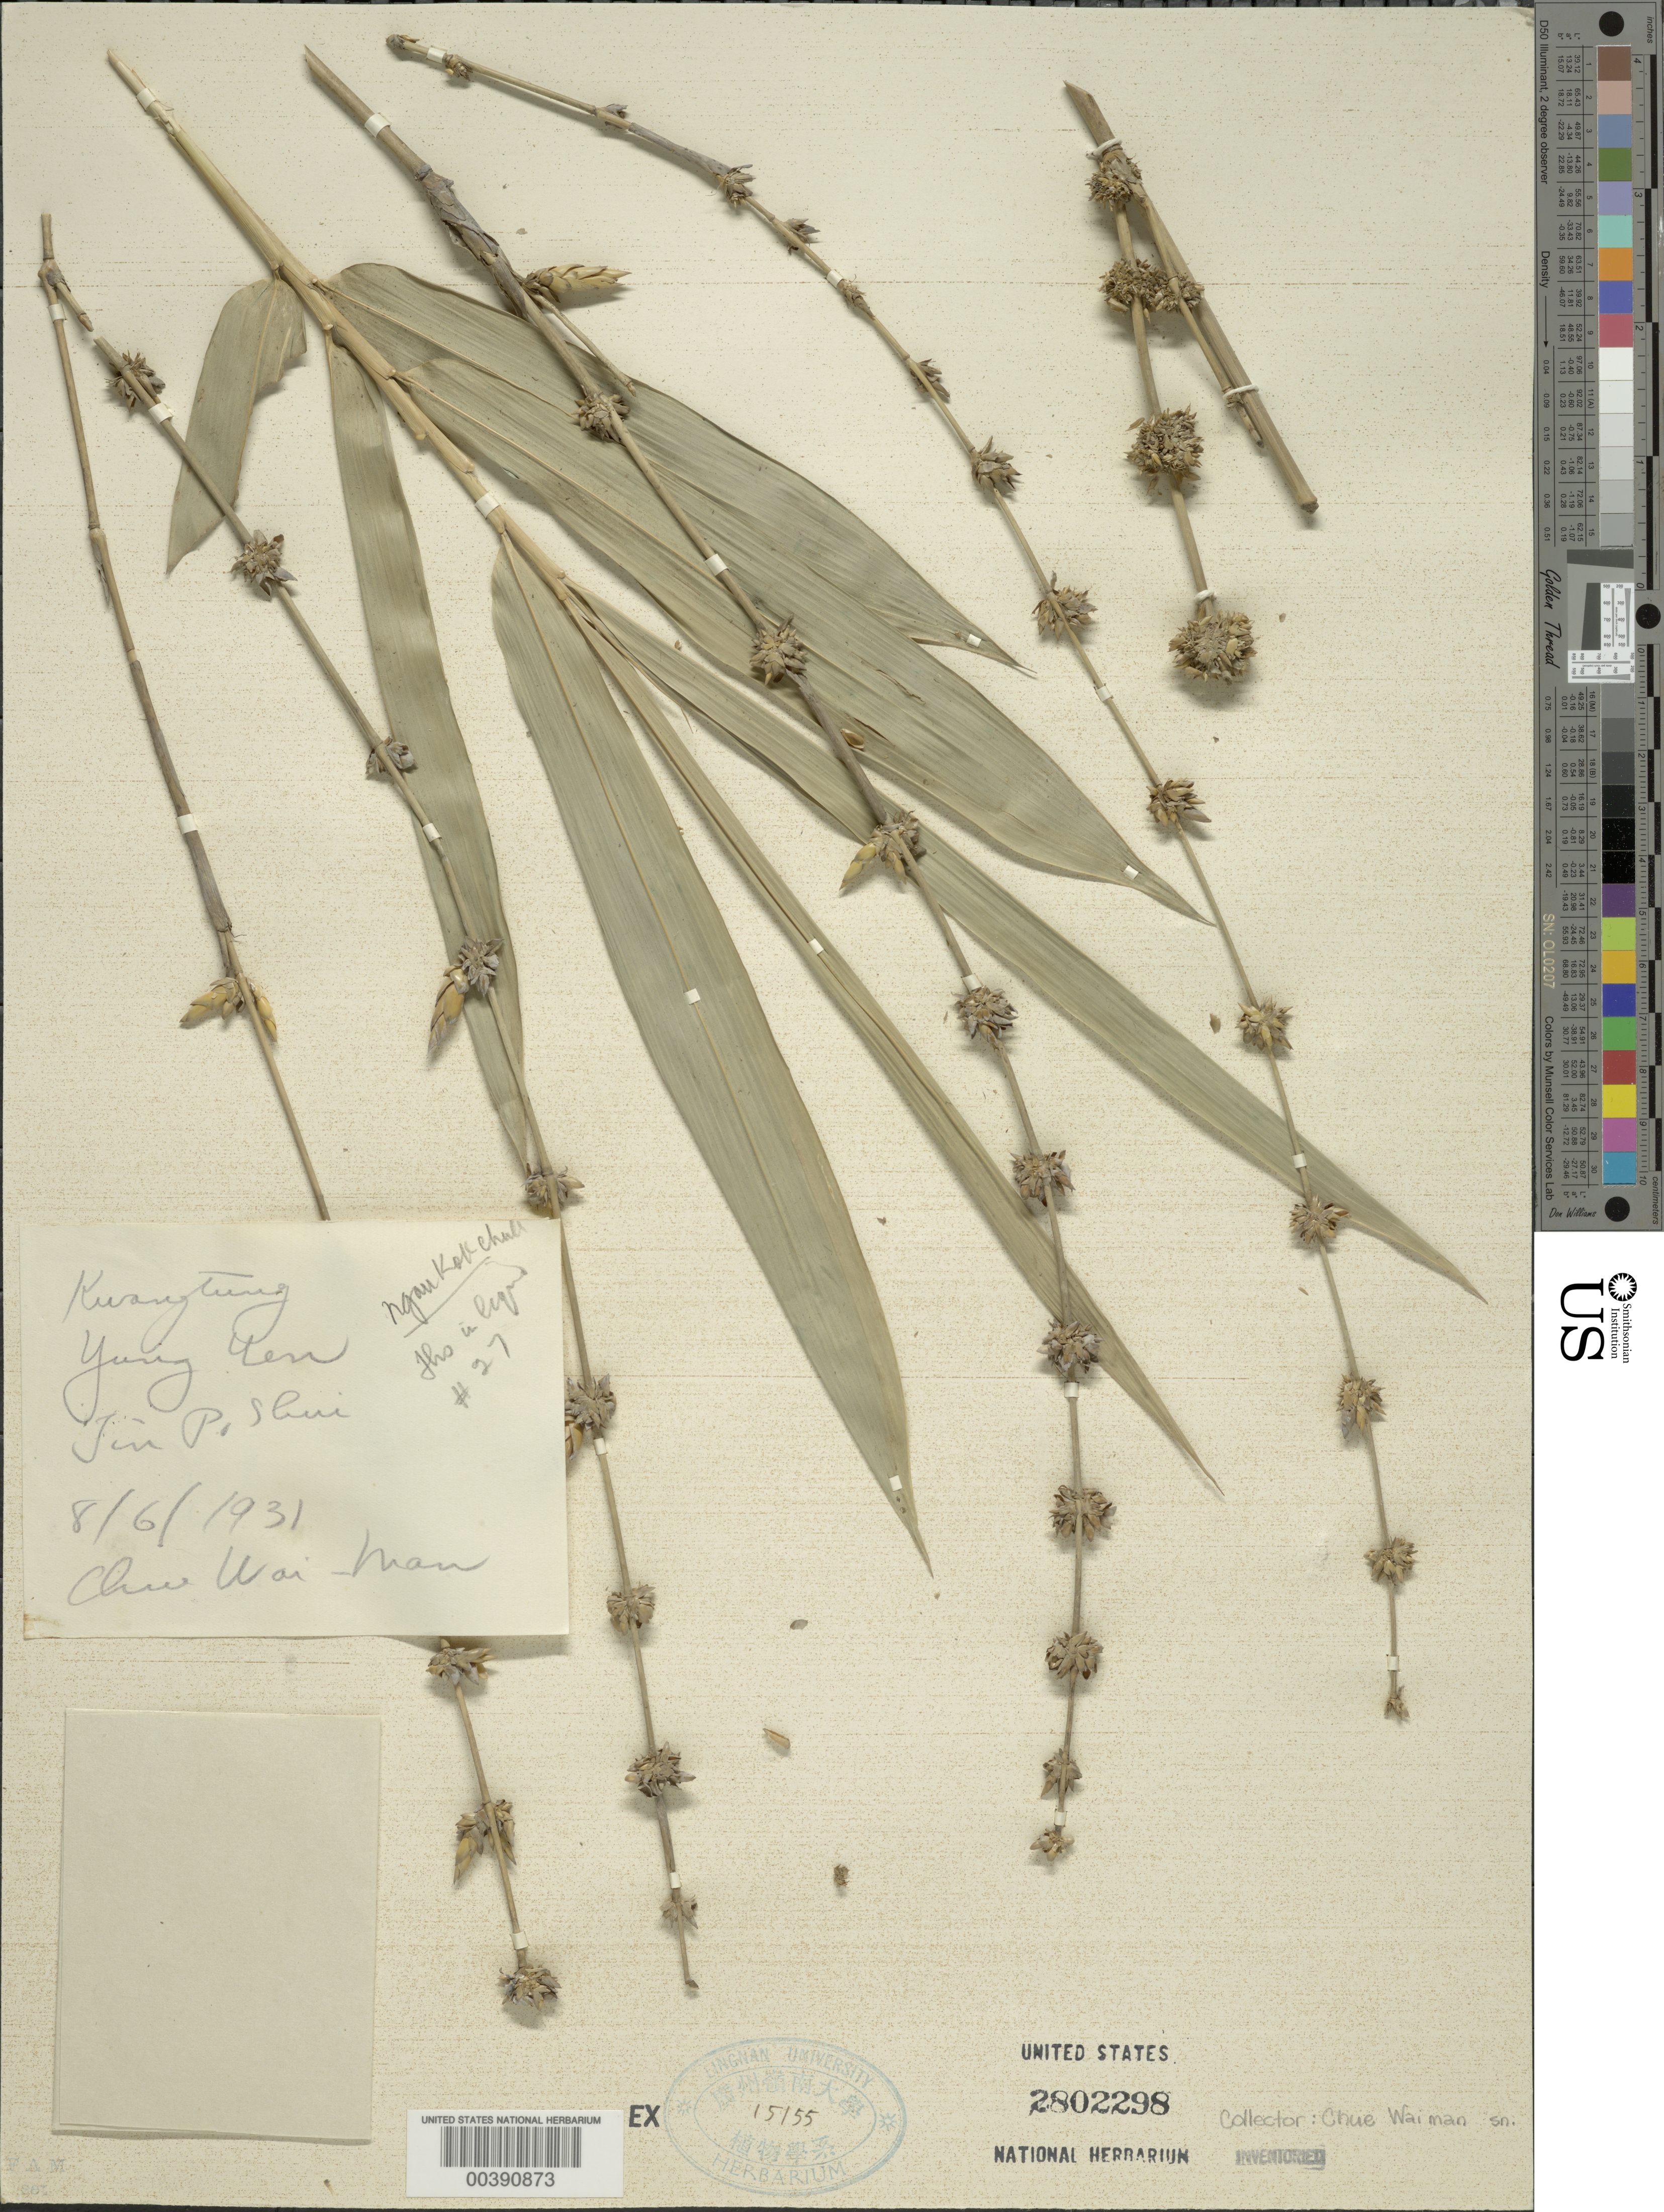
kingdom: Plantae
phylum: Tracheophyta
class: Liliopsida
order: Poales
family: Poaceae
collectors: Chu Wai-man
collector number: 27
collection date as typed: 08 Jun 1931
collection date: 1931-06-08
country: China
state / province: Guangdong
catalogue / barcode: US 2802298